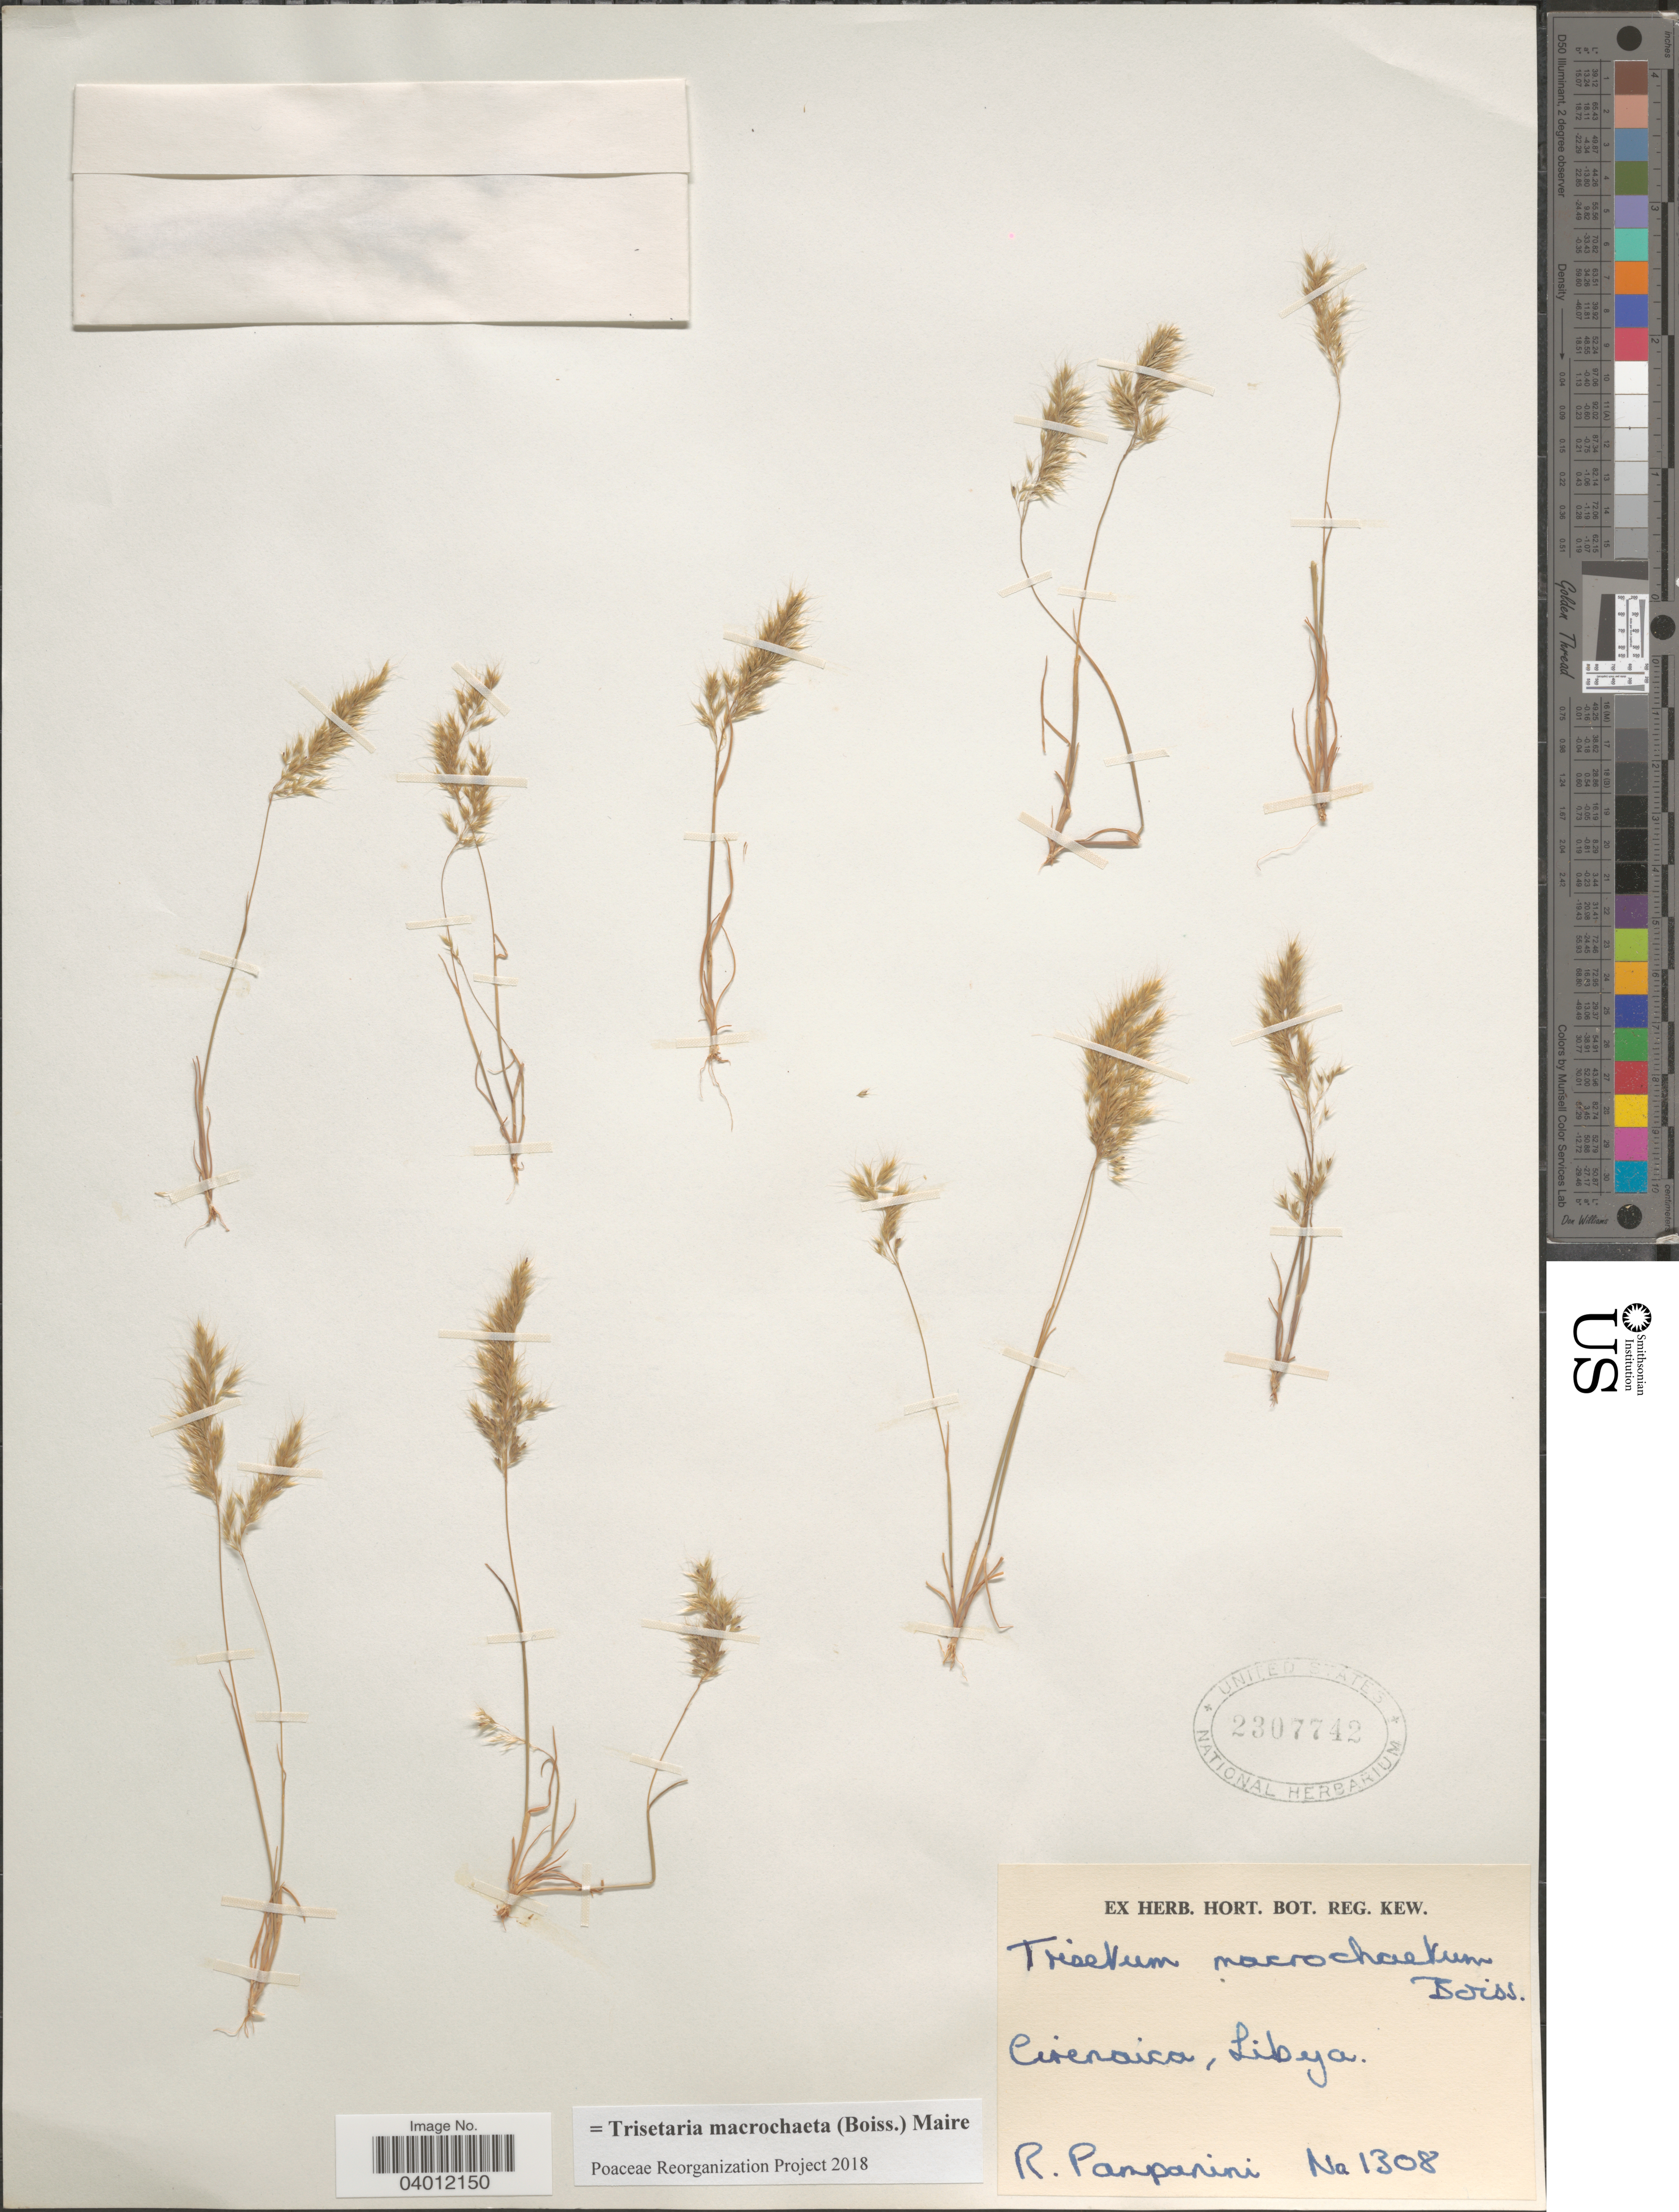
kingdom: Plantae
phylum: Tracheophyta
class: Liliopsida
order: Poales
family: Poaceae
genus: Trisetaria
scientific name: Trisetaria macrochaeta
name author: (Boiss.) Maire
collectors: R. Pampanini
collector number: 1308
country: Libya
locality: Cirenaica.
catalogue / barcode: US 2307742